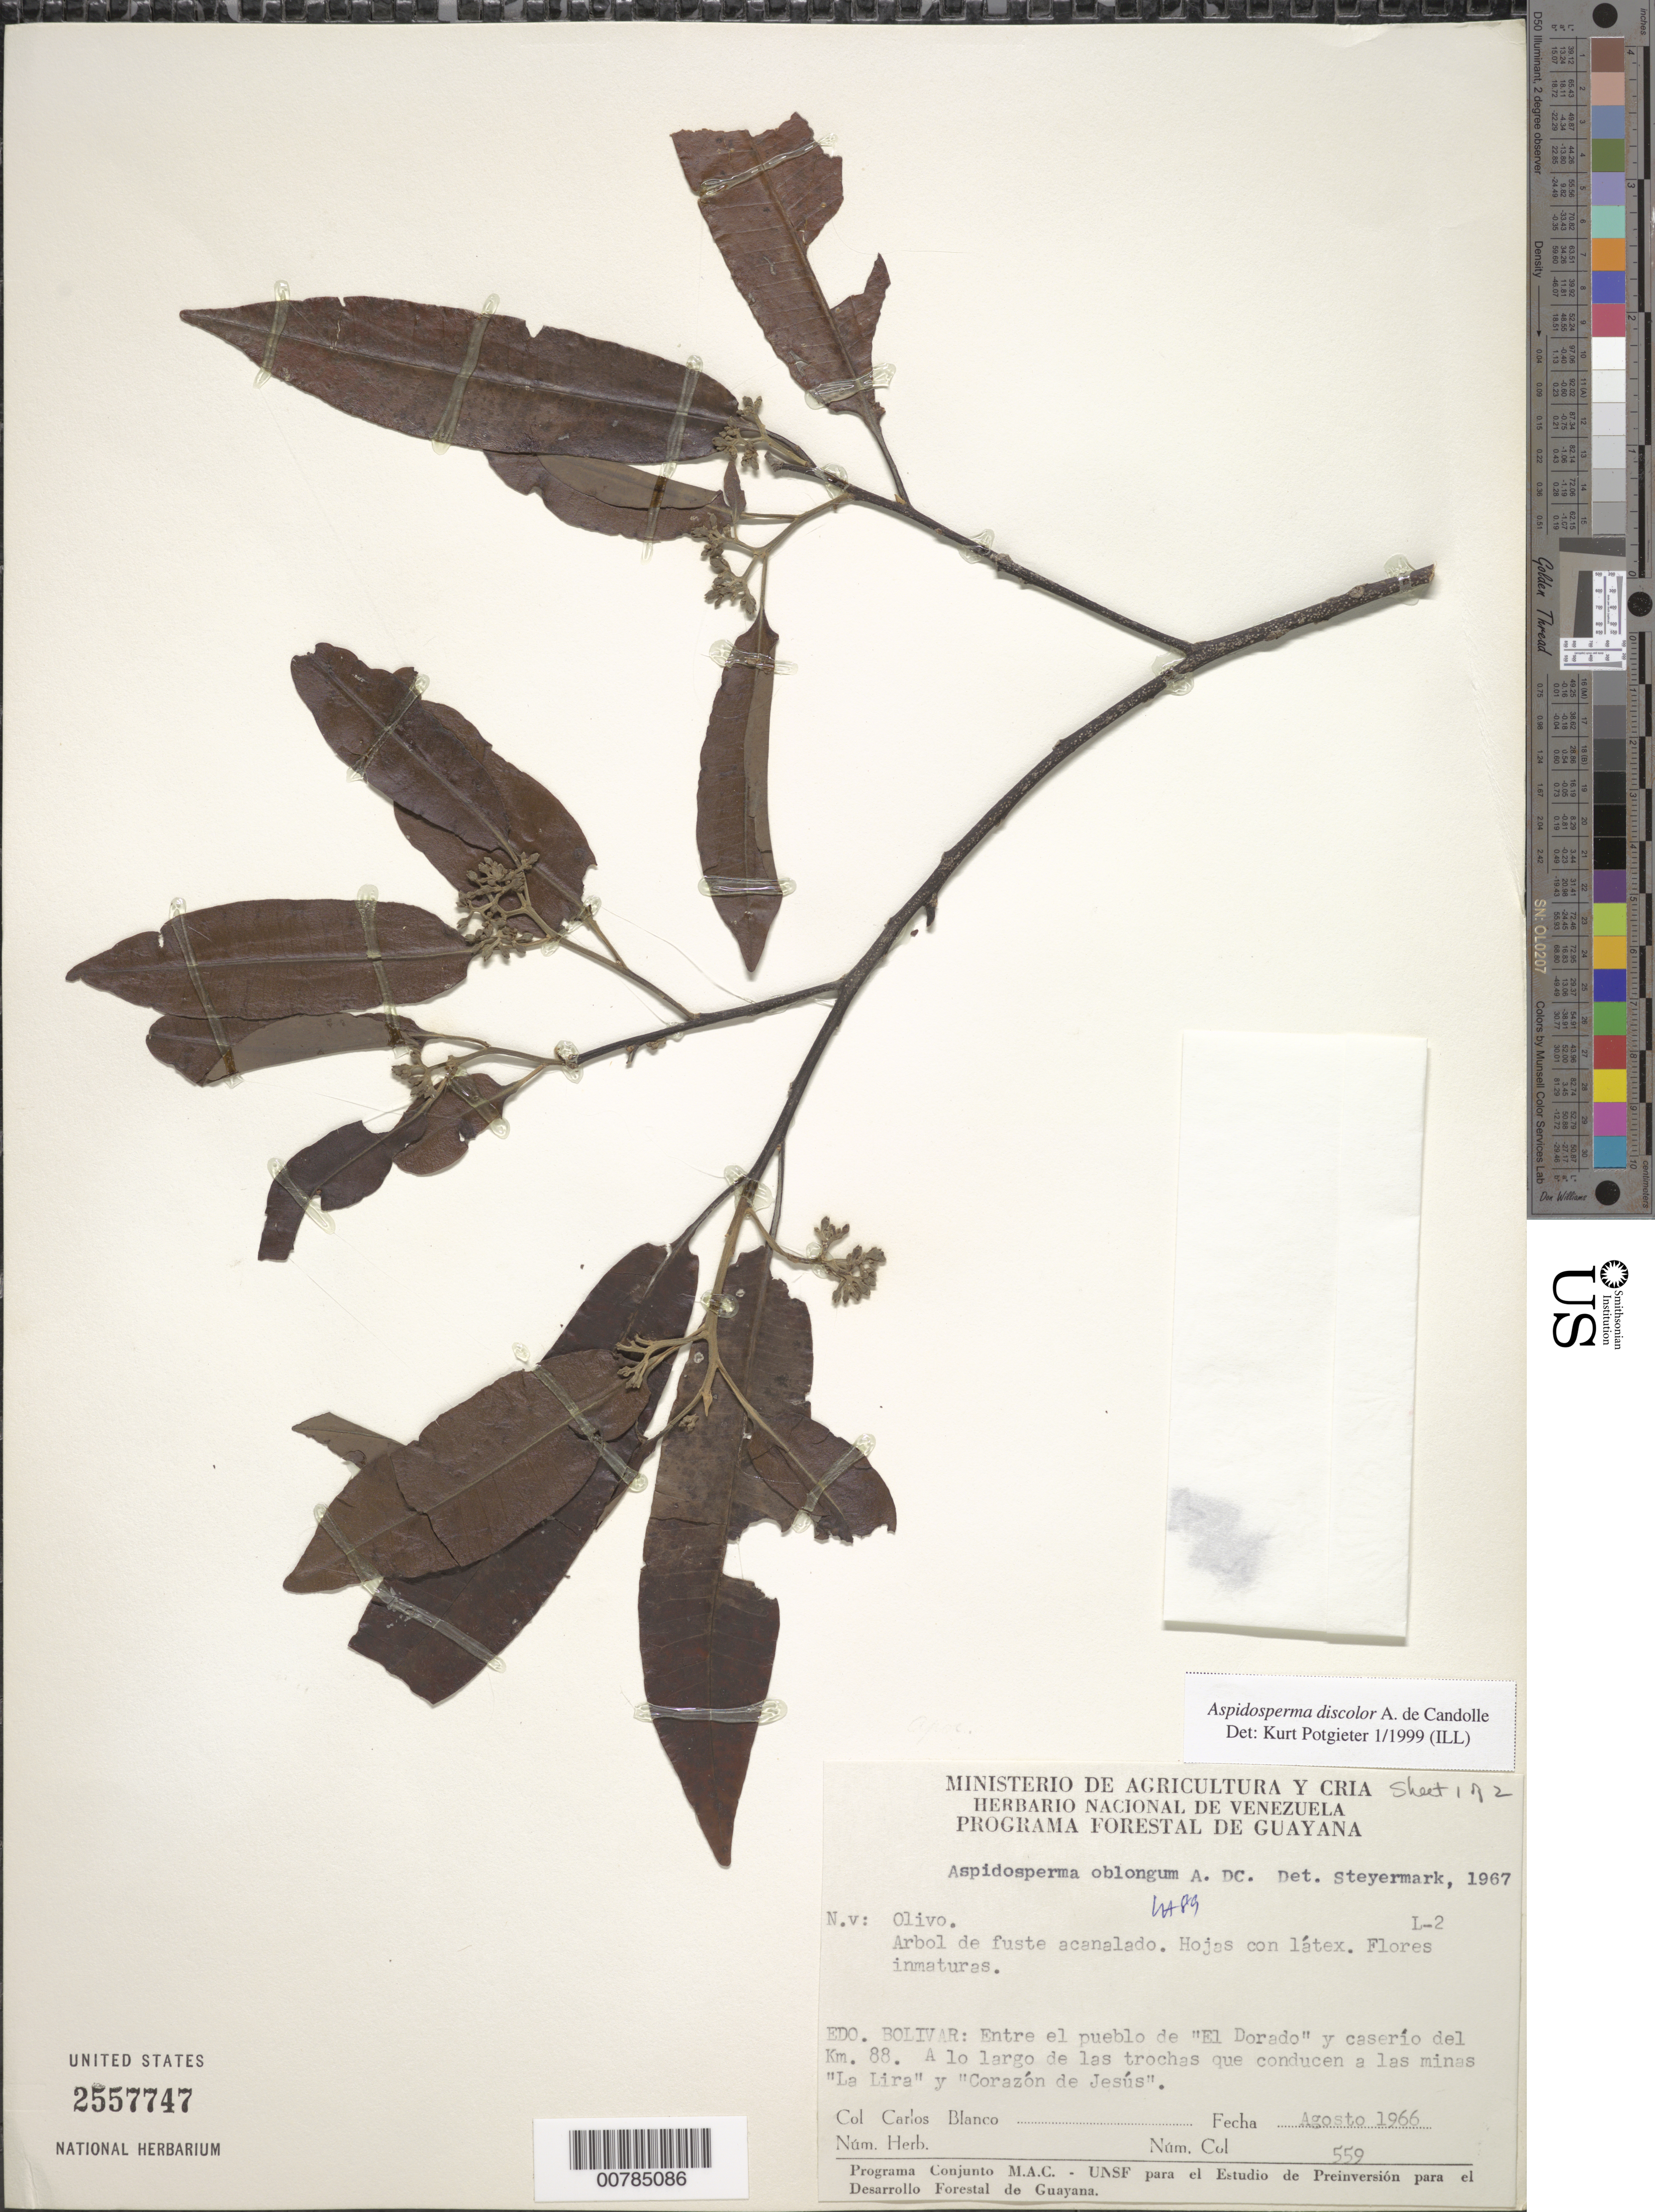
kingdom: Plantae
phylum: Tracheophyta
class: Magnoliopsida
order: Gentianales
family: Apocynaceae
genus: Aspidosperma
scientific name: Aspidosperma discolor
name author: A. DC.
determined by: Potgieter, K.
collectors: C. A. Blanco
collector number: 559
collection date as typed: Aug-66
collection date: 1966-08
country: Venezuela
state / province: Bolívar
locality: El Dorado road, km 88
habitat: Largo de las trochas que conducen a las minas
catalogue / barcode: US 2557747